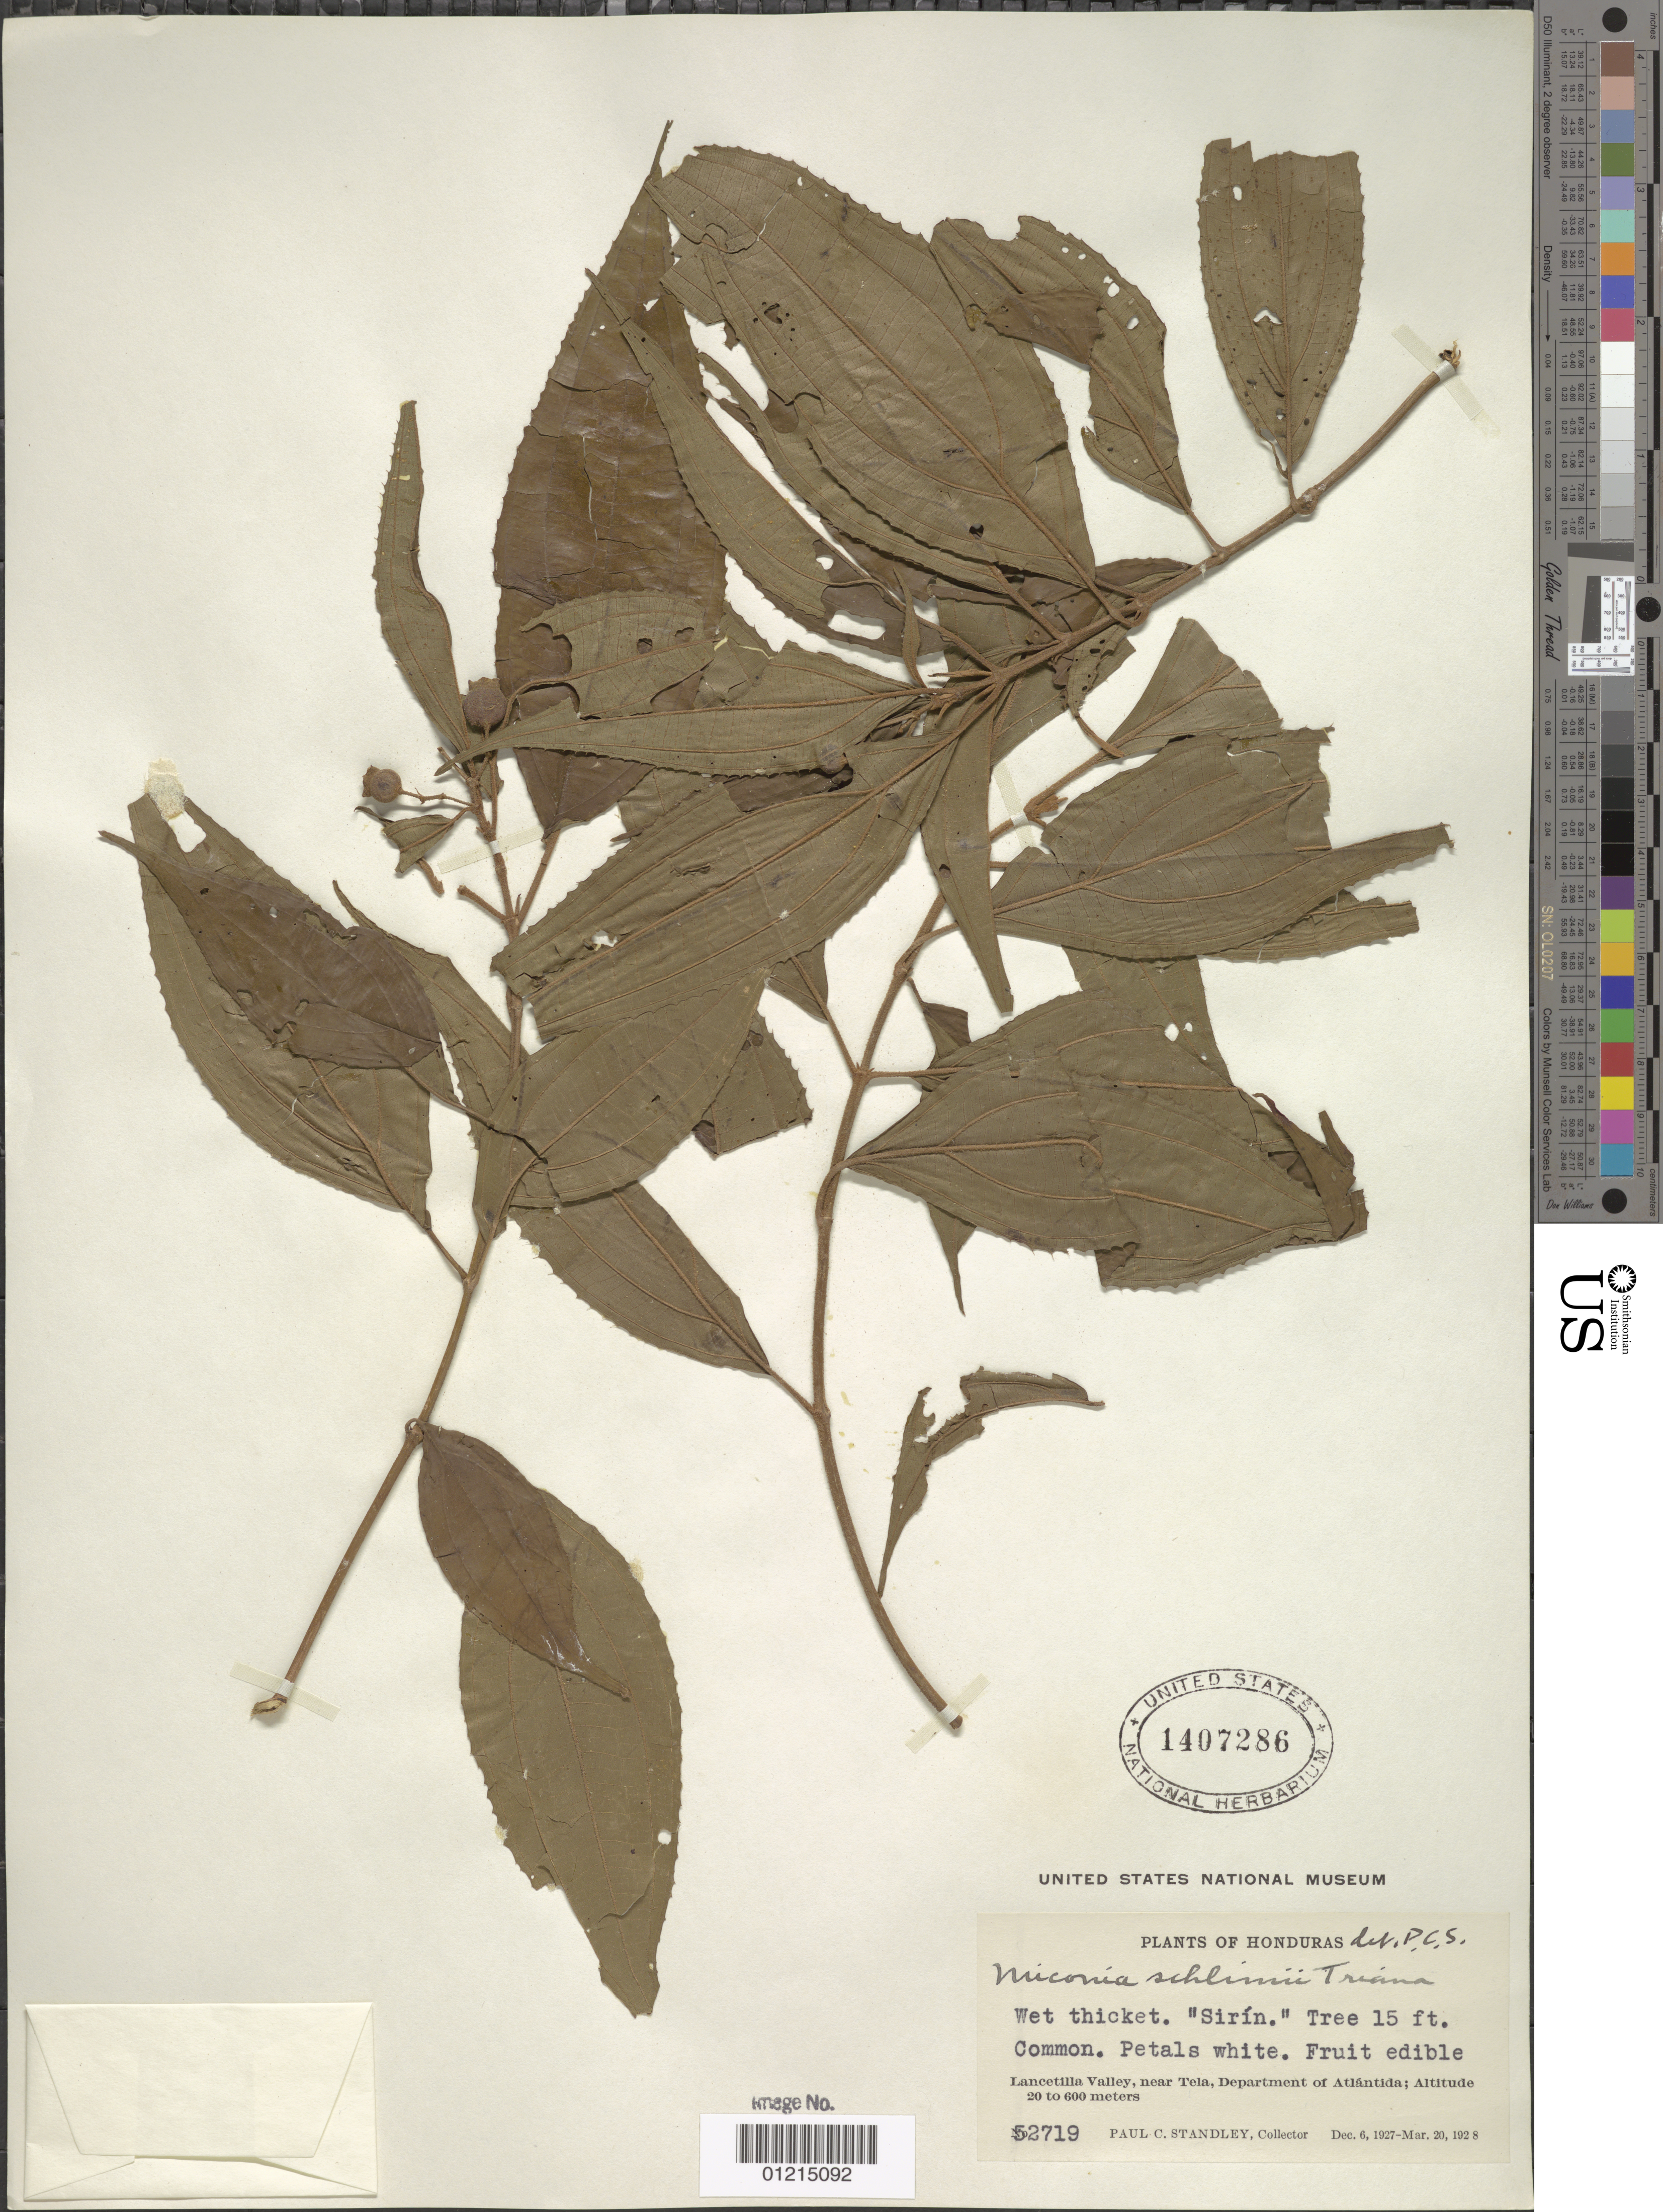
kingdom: Plantae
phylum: Tracheophyta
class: Magnoliopsida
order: Myrtales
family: Melastomataceae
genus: Miconia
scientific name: Miconia schlimii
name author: Triana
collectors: P. C. Standley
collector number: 52719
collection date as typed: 06 Dec 1927 to 20 Mar 1928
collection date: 1927-12-06/1928-03-20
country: Honduras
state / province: Atlántida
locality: Lancetilla Valley, near Tela, Department of Atlántida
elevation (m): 20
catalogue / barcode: US 1407286